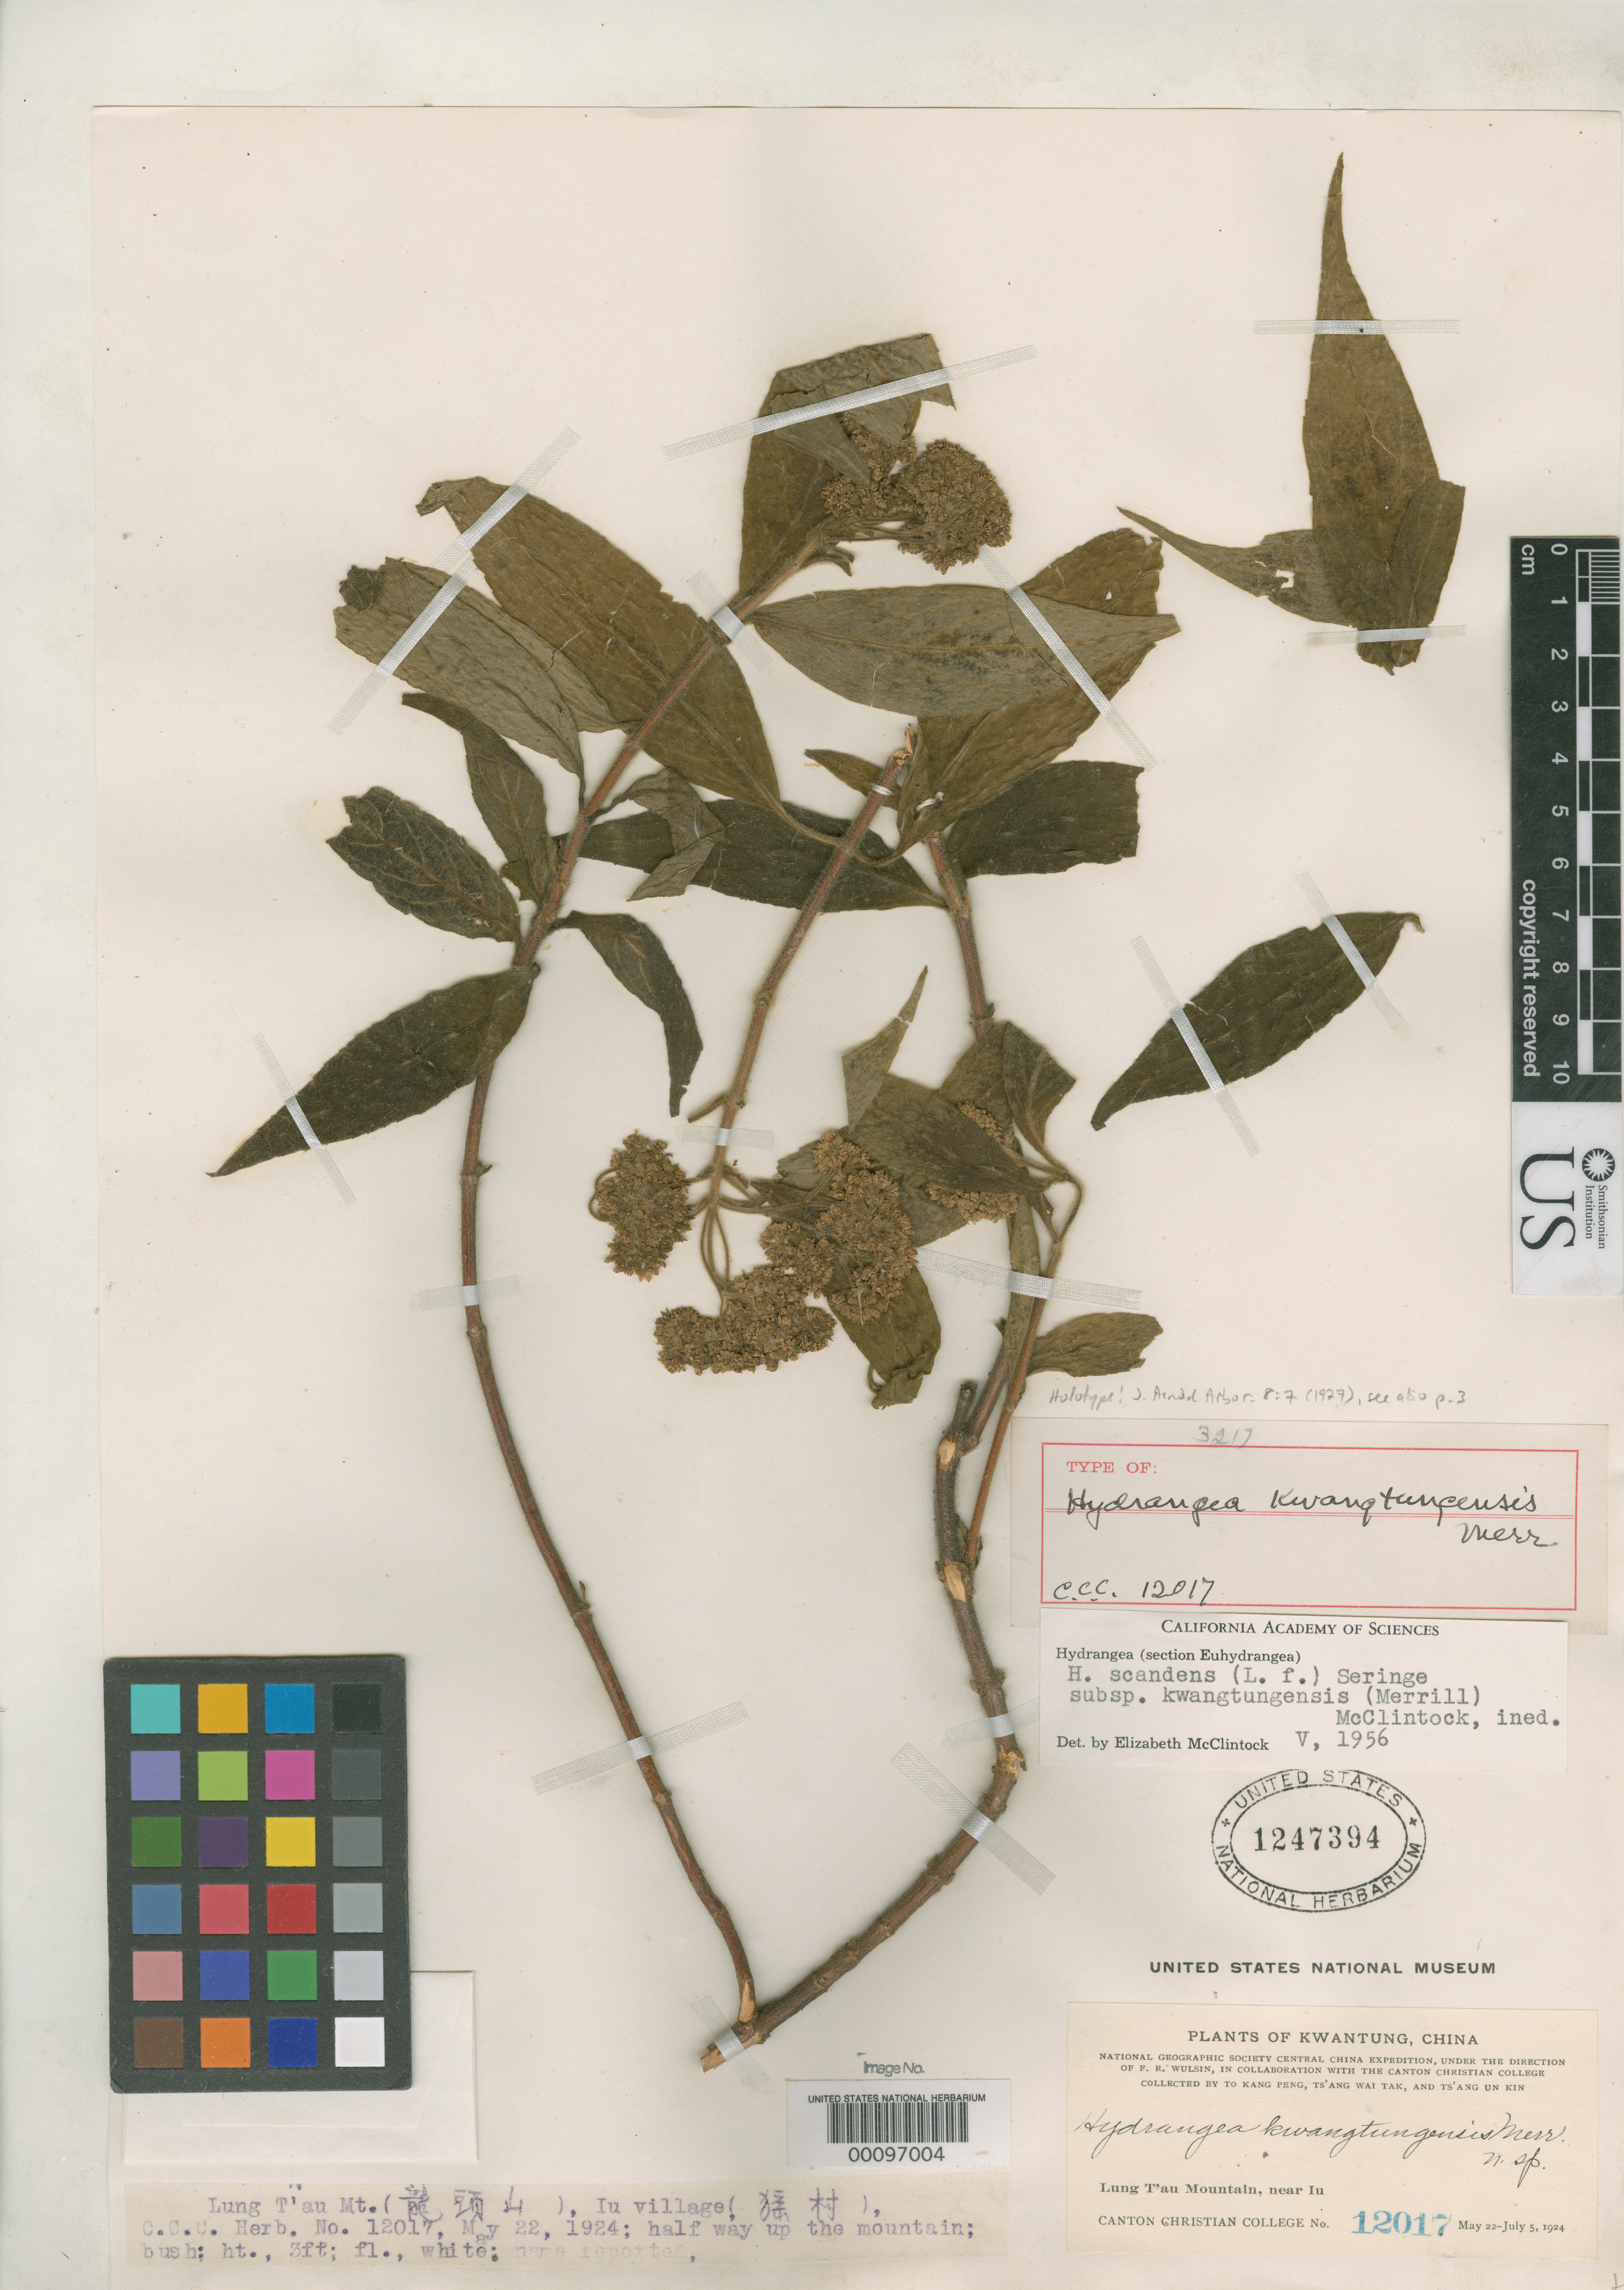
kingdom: Plantae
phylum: Tracheophyta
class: Magnoliopsida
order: Cornales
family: Hydrangeaceae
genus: Hydrangea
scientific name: Hydrangea kwangtungensis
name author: Merr.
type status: Holotype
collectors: Kang Peng To, W. T. Tsang & U. K. Tsang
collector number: C.C.C. 12017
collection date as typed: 22 May 1924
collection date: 1924-05-22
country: China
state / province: Guangdong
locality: Lung T'au Mountain, near Iu.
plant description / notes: Introduction (p. 3) indicates holotypes at US: "The study set of these collections is deposited in the Herbarium of the University of California, but the actual types of those species based on the Wulsin Expedition collections are in the United States National Herbarium."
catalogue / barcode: US 1247394